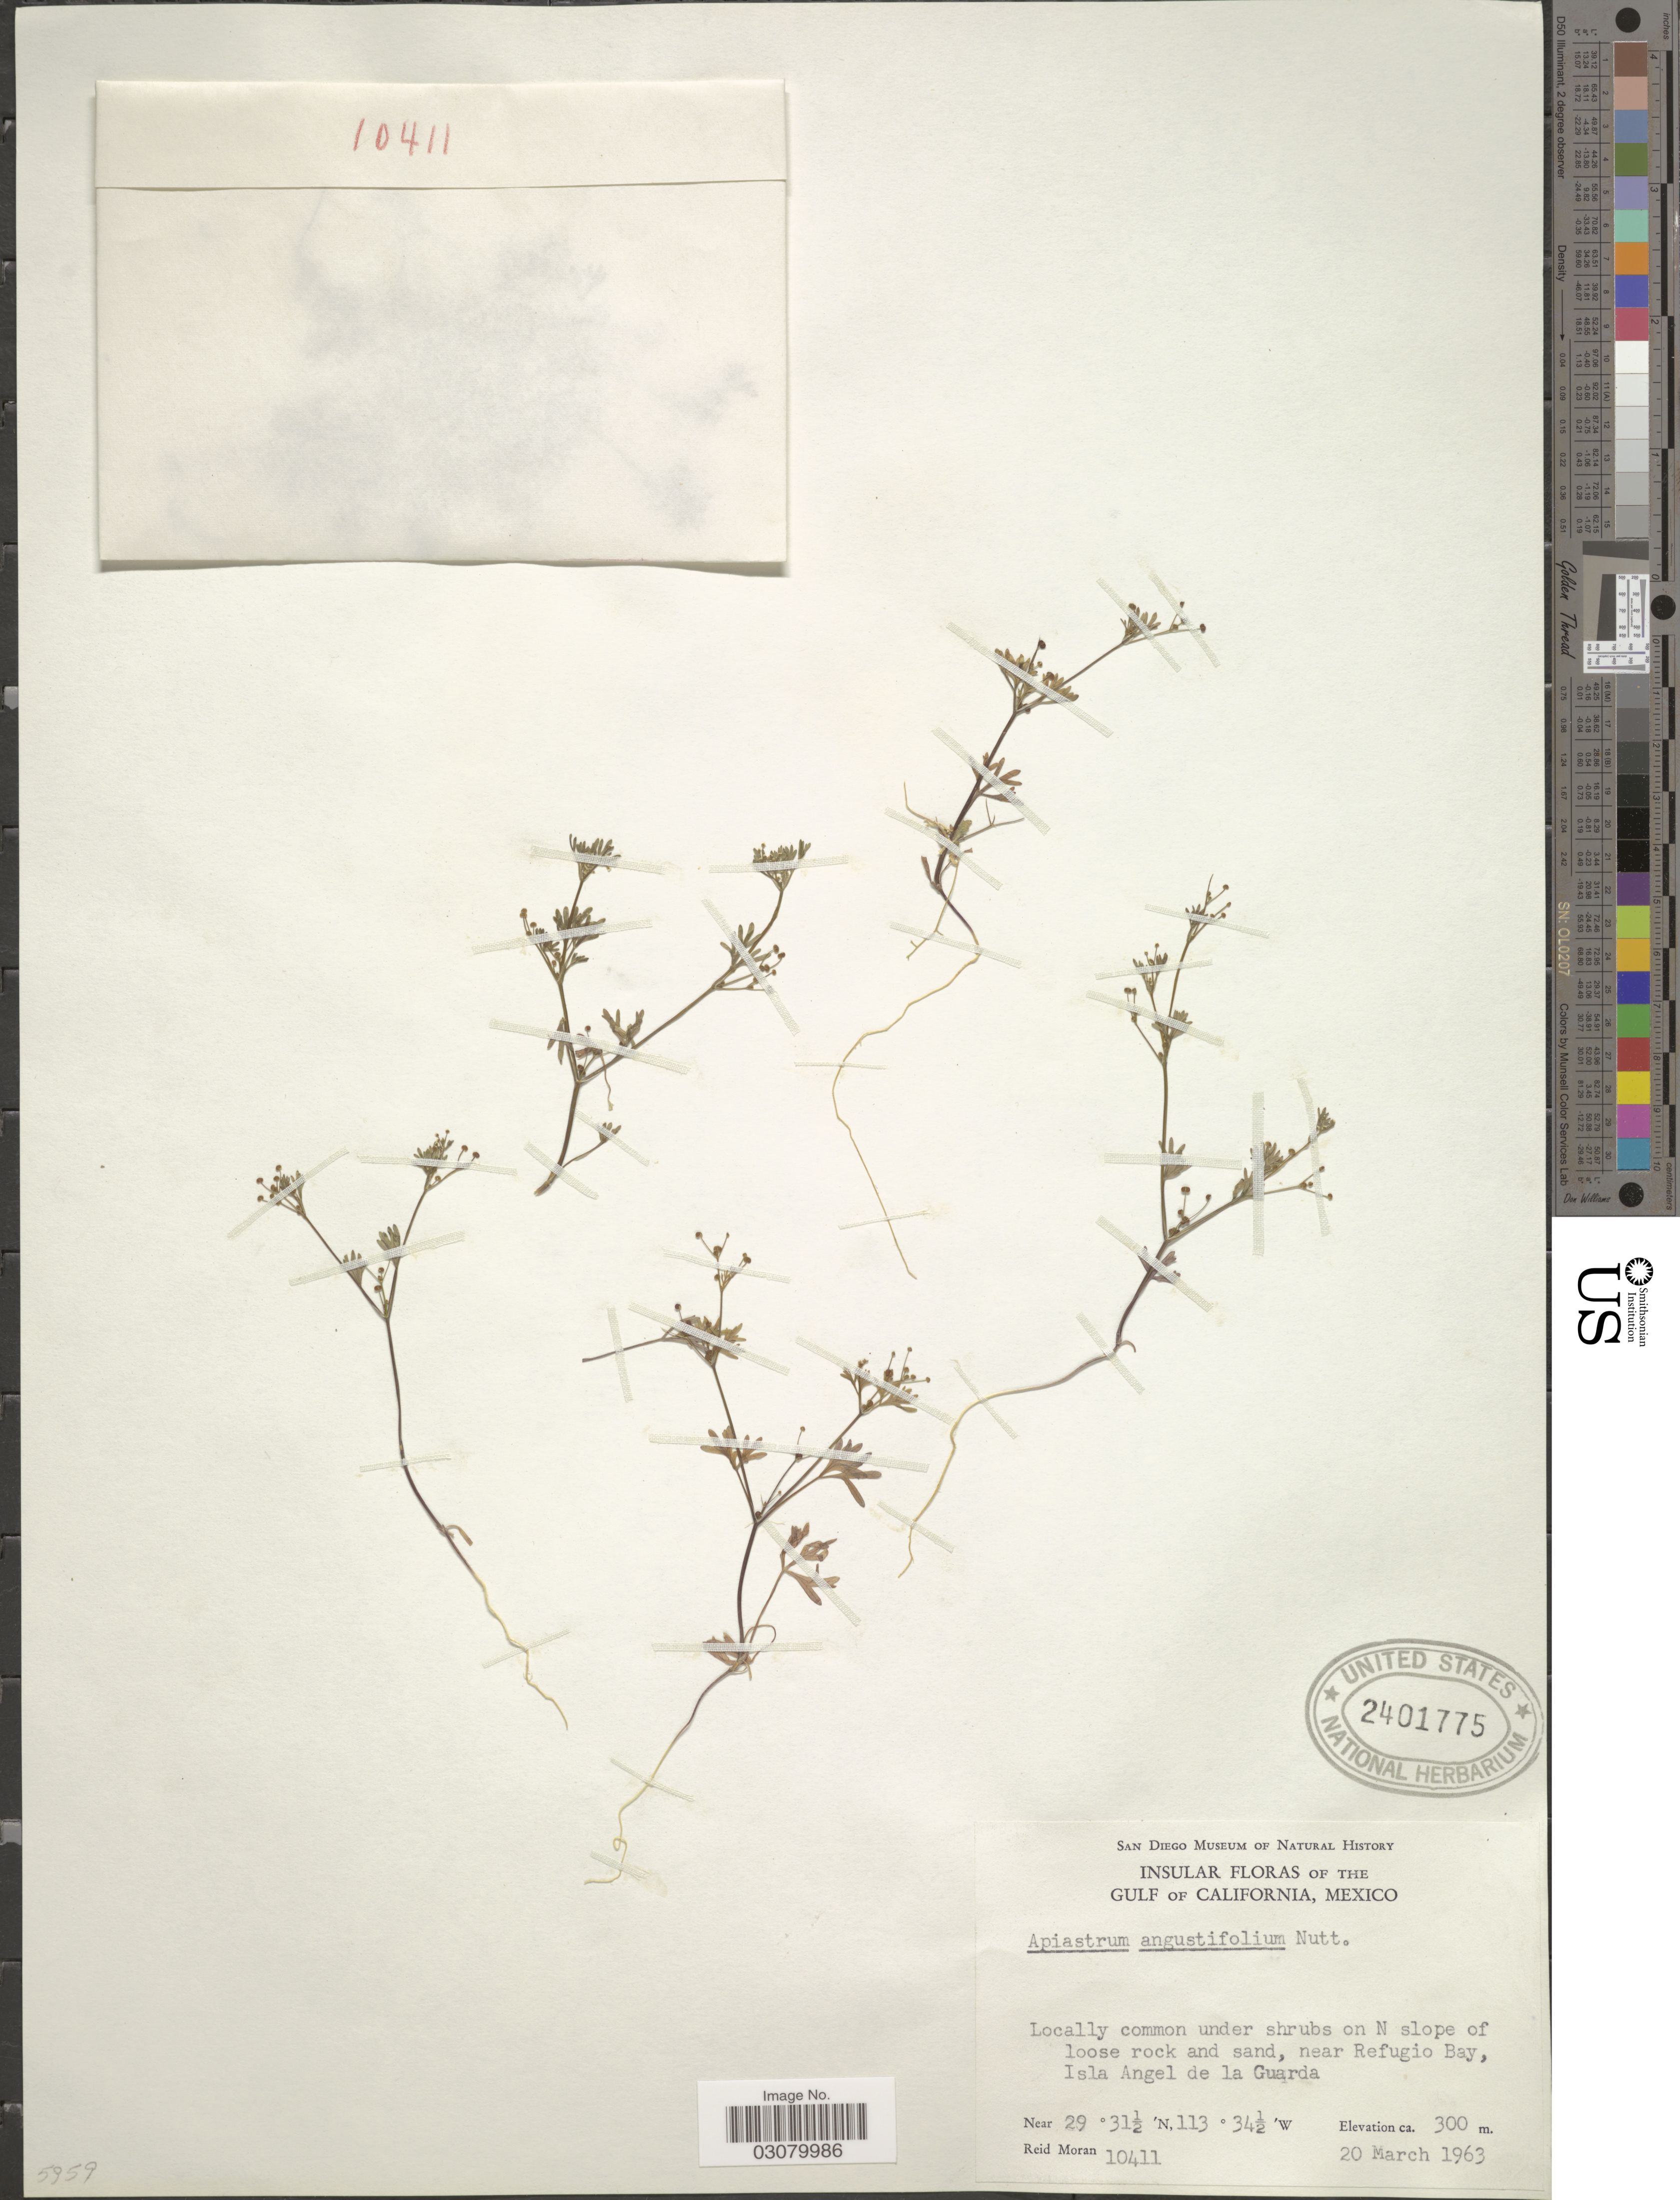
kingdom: Plantae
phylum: Tracheophyta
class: Magnoliopsida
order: Apiales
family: Apiaceae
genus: Apiastrum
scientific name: Apiastrum angustifolium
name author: Nutt.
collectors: R. Moran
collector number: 10411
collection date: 1963-03-20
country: Mexico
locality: Insular. Gulf of California. On slope of loose rock and sand, near Refugio Bay, Isla Angel de la Guarda.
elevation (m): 300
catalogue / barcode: US 2401775